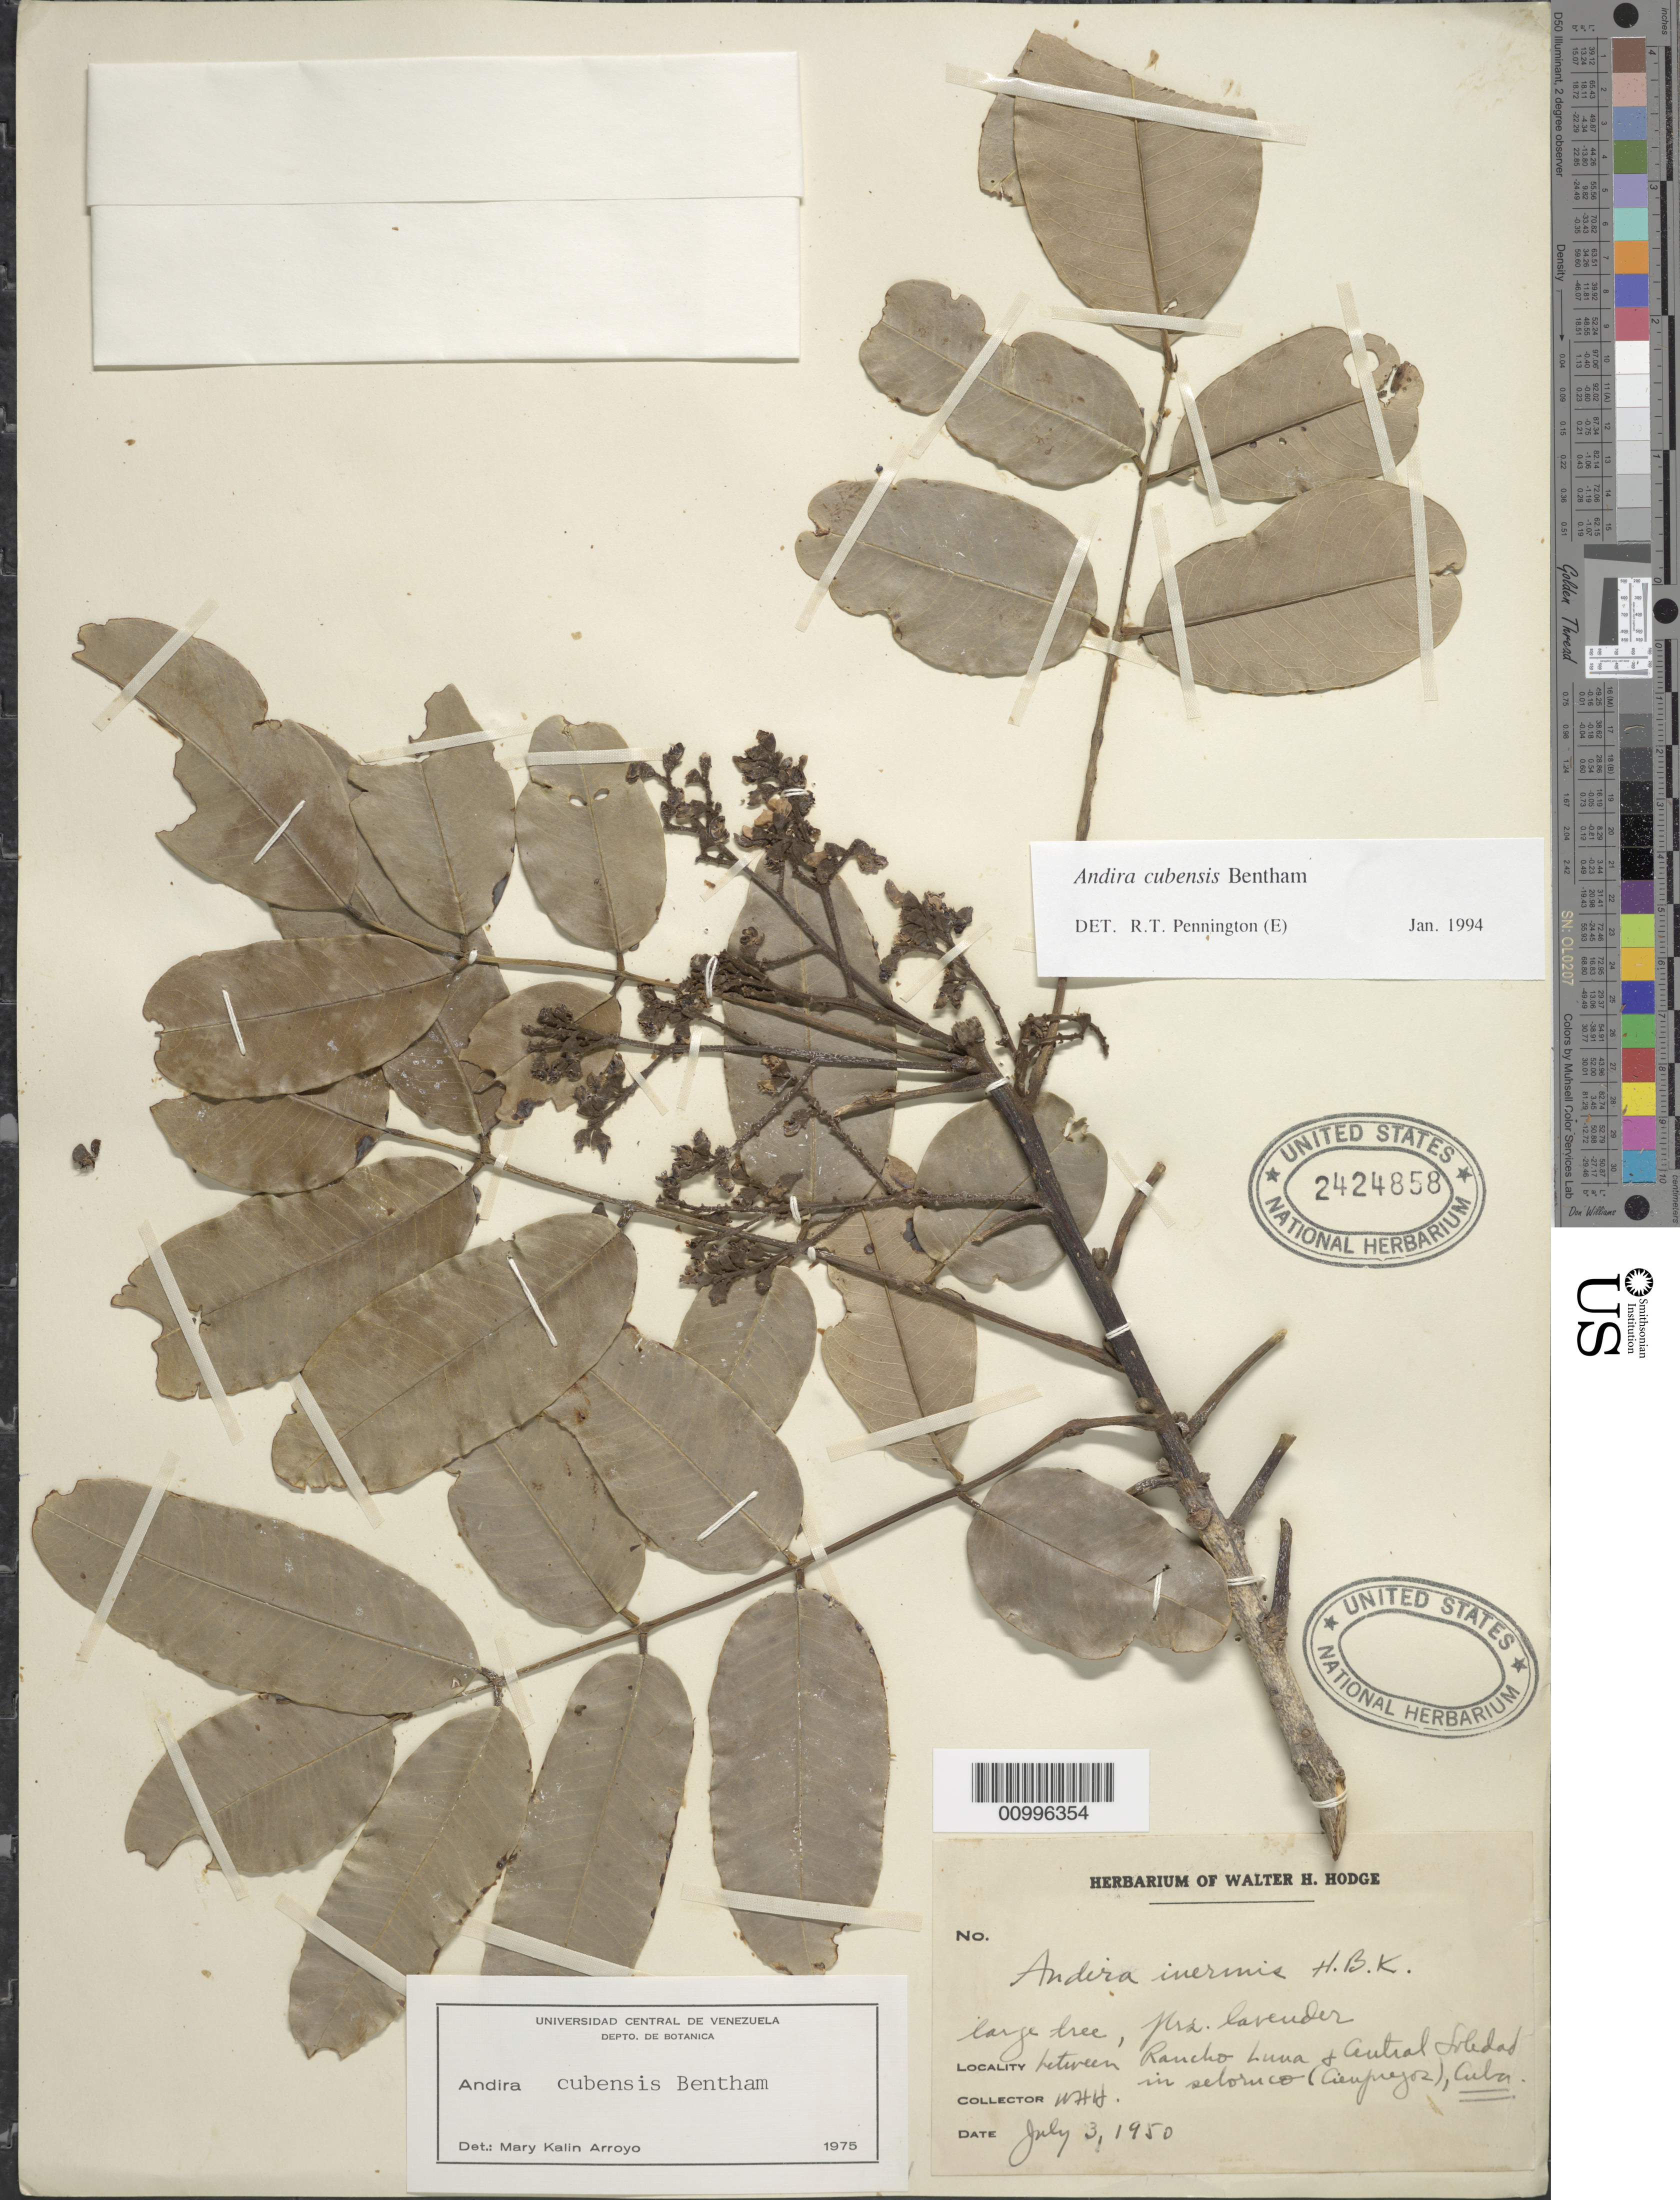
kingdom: Plantae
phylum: Tracheophyta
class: Magnoliopsida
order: Fabales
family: Fabaceae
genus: Andira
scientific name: Andira cubensis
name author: Benth.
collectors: A. Whipple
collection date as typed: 03 Jul 1950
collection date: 1950-07-03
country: Cuba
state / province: Cienfuegos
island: Cuba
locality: Between Rancho Luna and Central Soledad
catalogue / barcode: US 242858